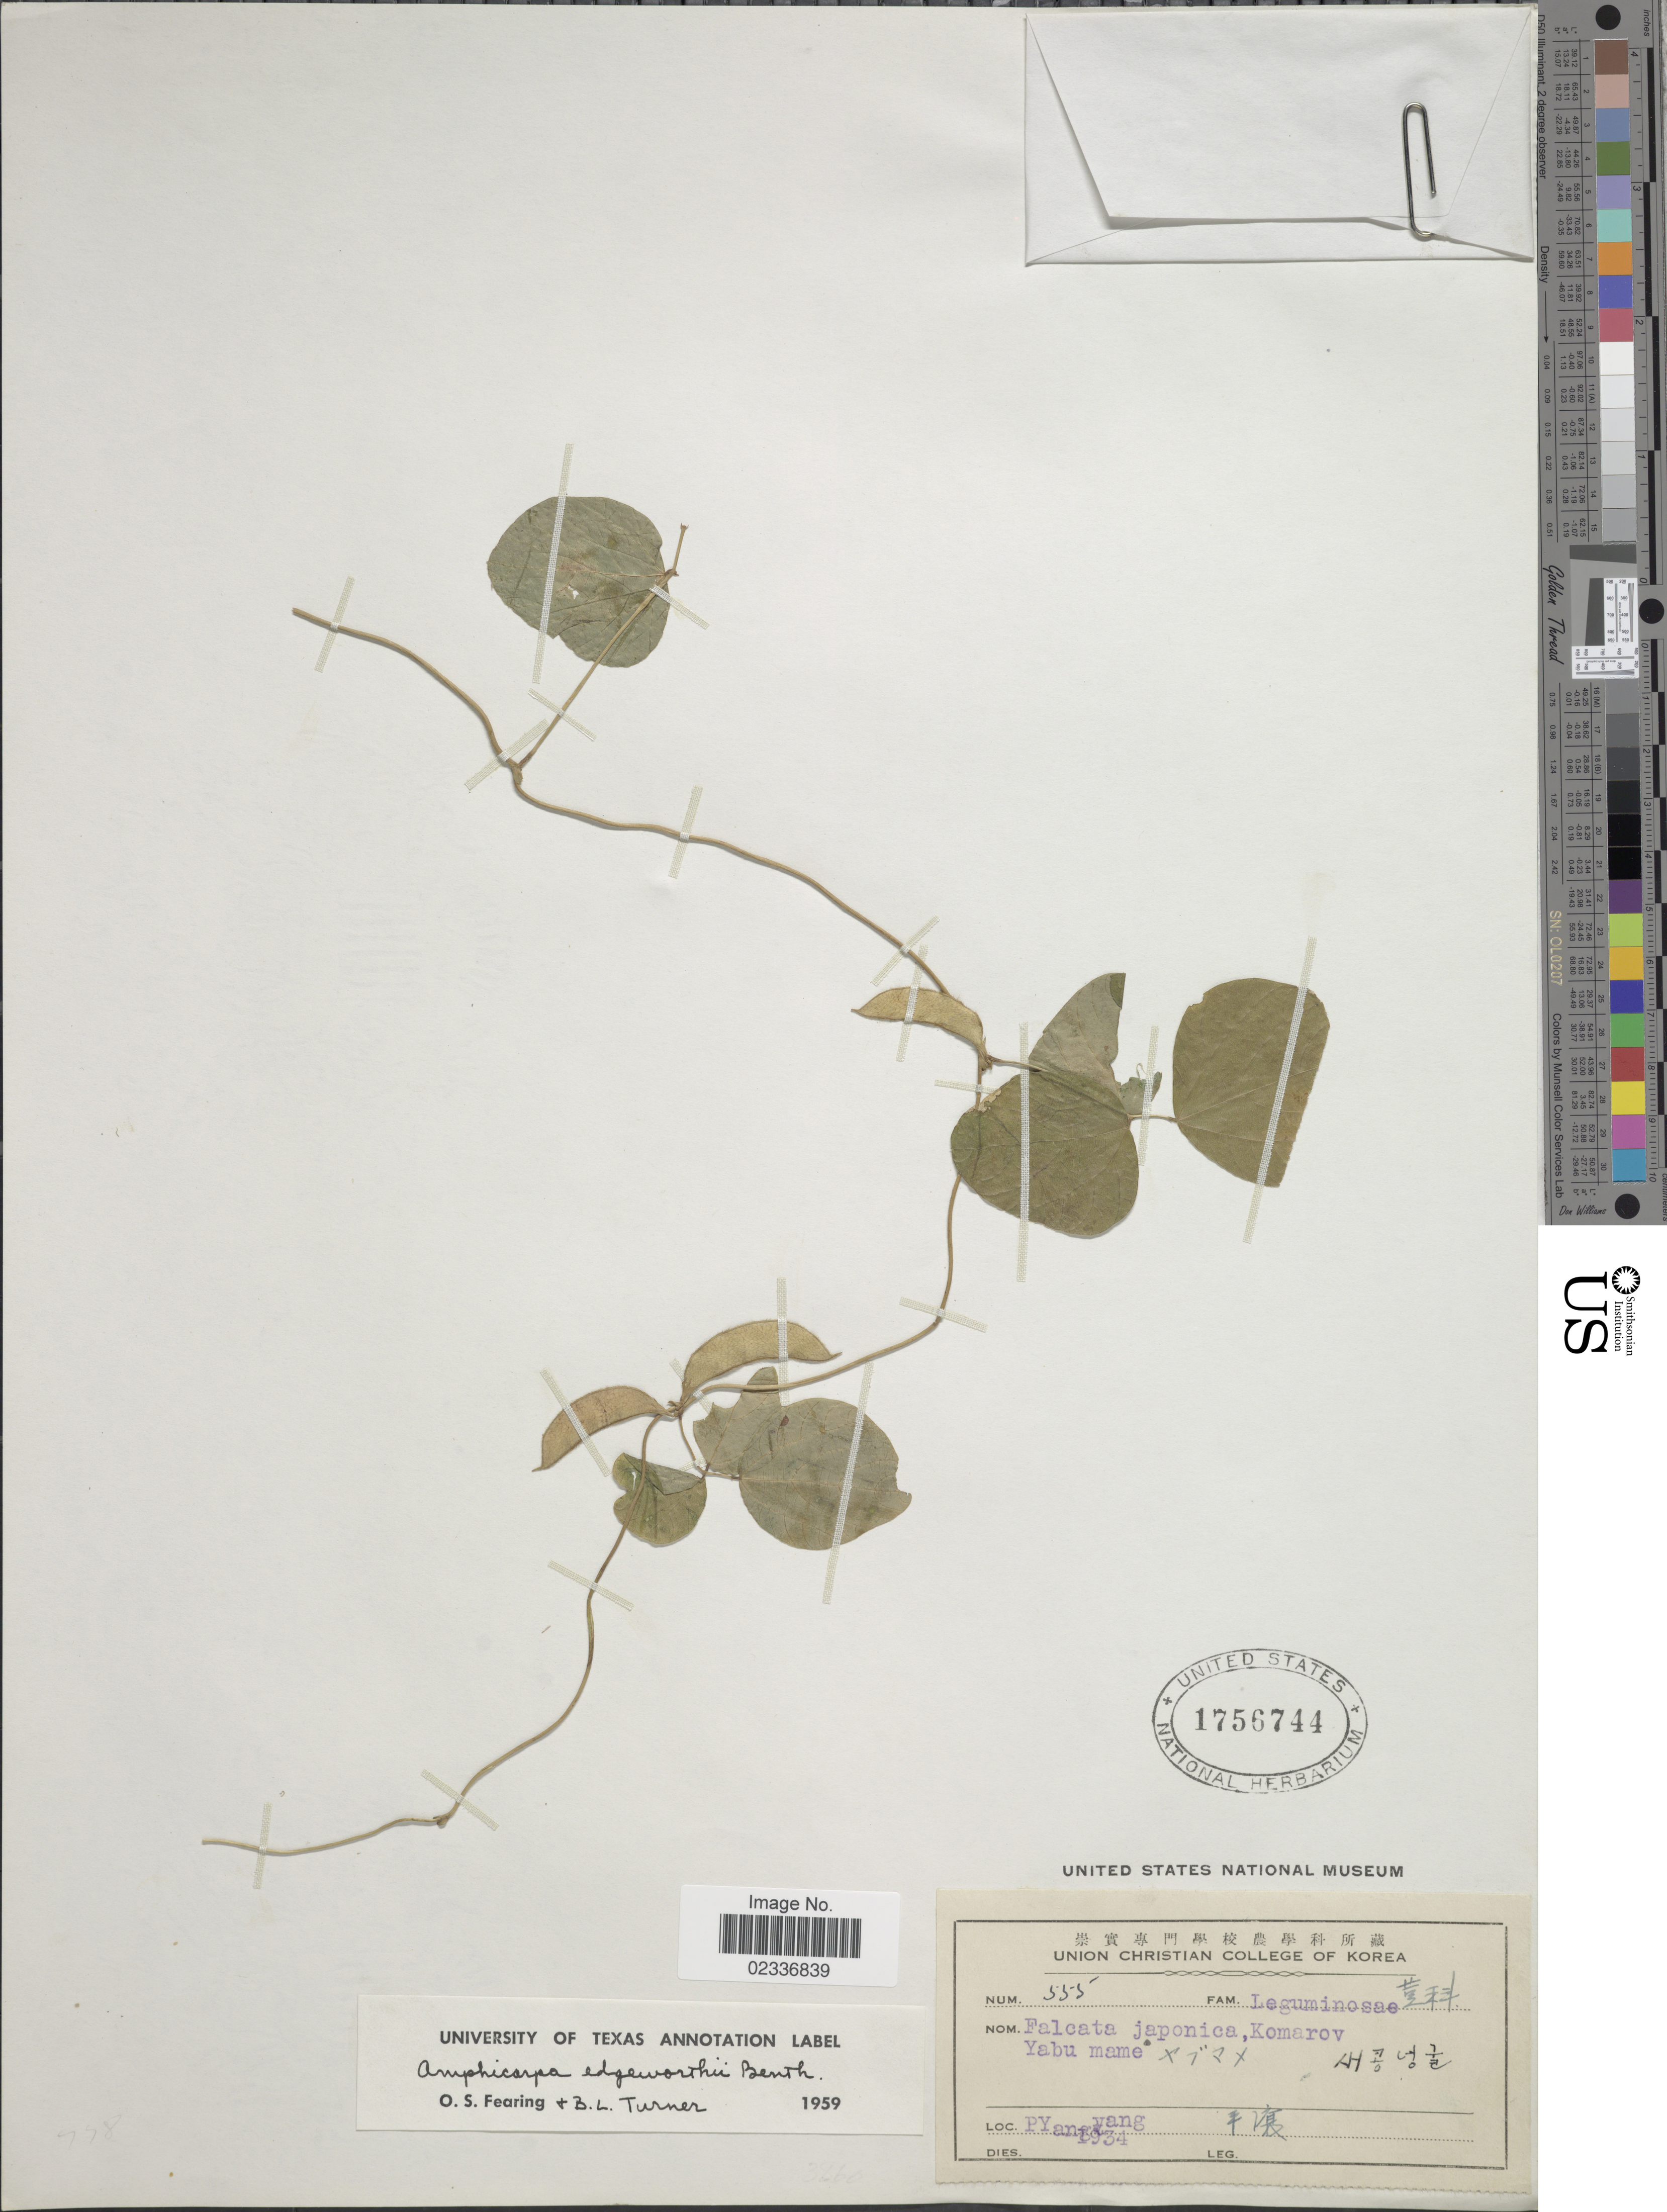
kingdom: Plantae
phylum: Tracheophyta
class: Magnoliopsida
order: Fabales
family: Fabaceae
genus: Amphicarpaea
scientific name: Amphicarpaea edgeworthii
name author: Benth.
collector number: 555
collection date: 1934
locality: Pyan-yang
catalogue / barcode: US 1756744